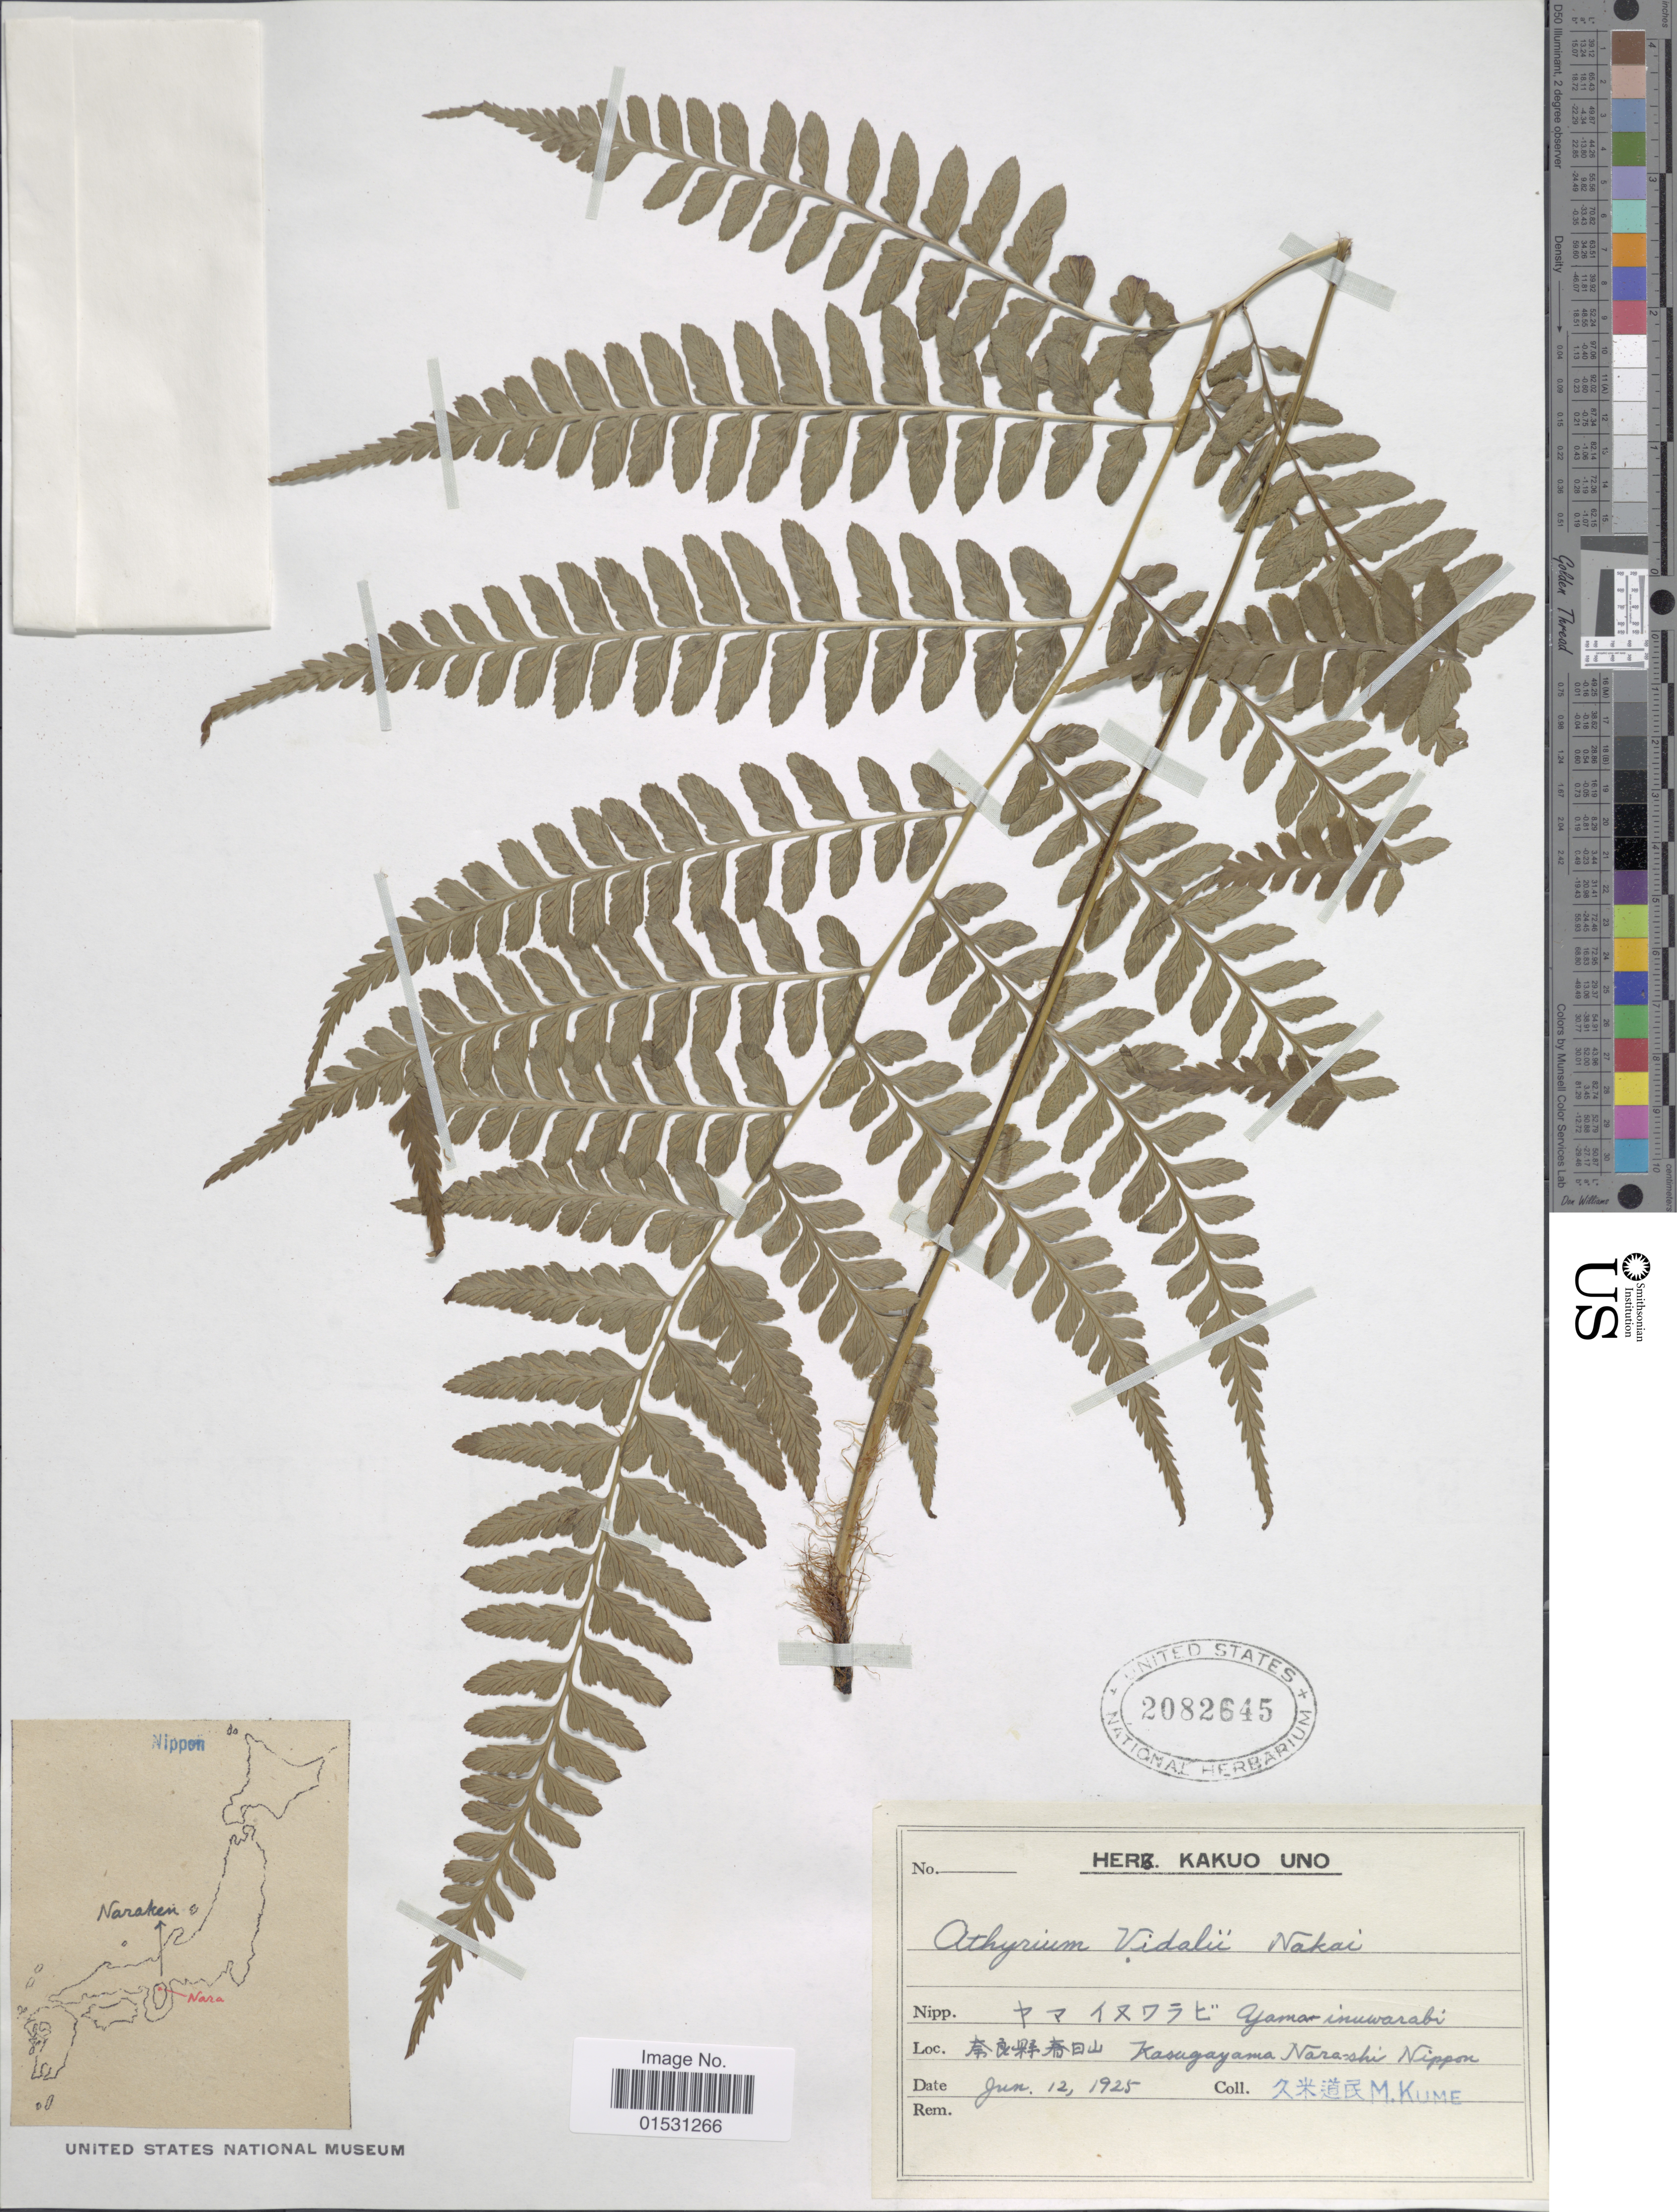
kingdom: Plantae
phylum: Tracheophyta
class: Polypodiopsida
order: Polypodiales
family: Athyriaceae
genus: Athyrium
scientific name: Athyrium vidalii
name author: (Franch. & Sav.) Nakai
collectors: M. Kume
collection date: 1925-06-12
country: Japan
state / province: Nara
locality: Kasugayama Nara-shi Nippon.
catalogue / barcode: US 2082645